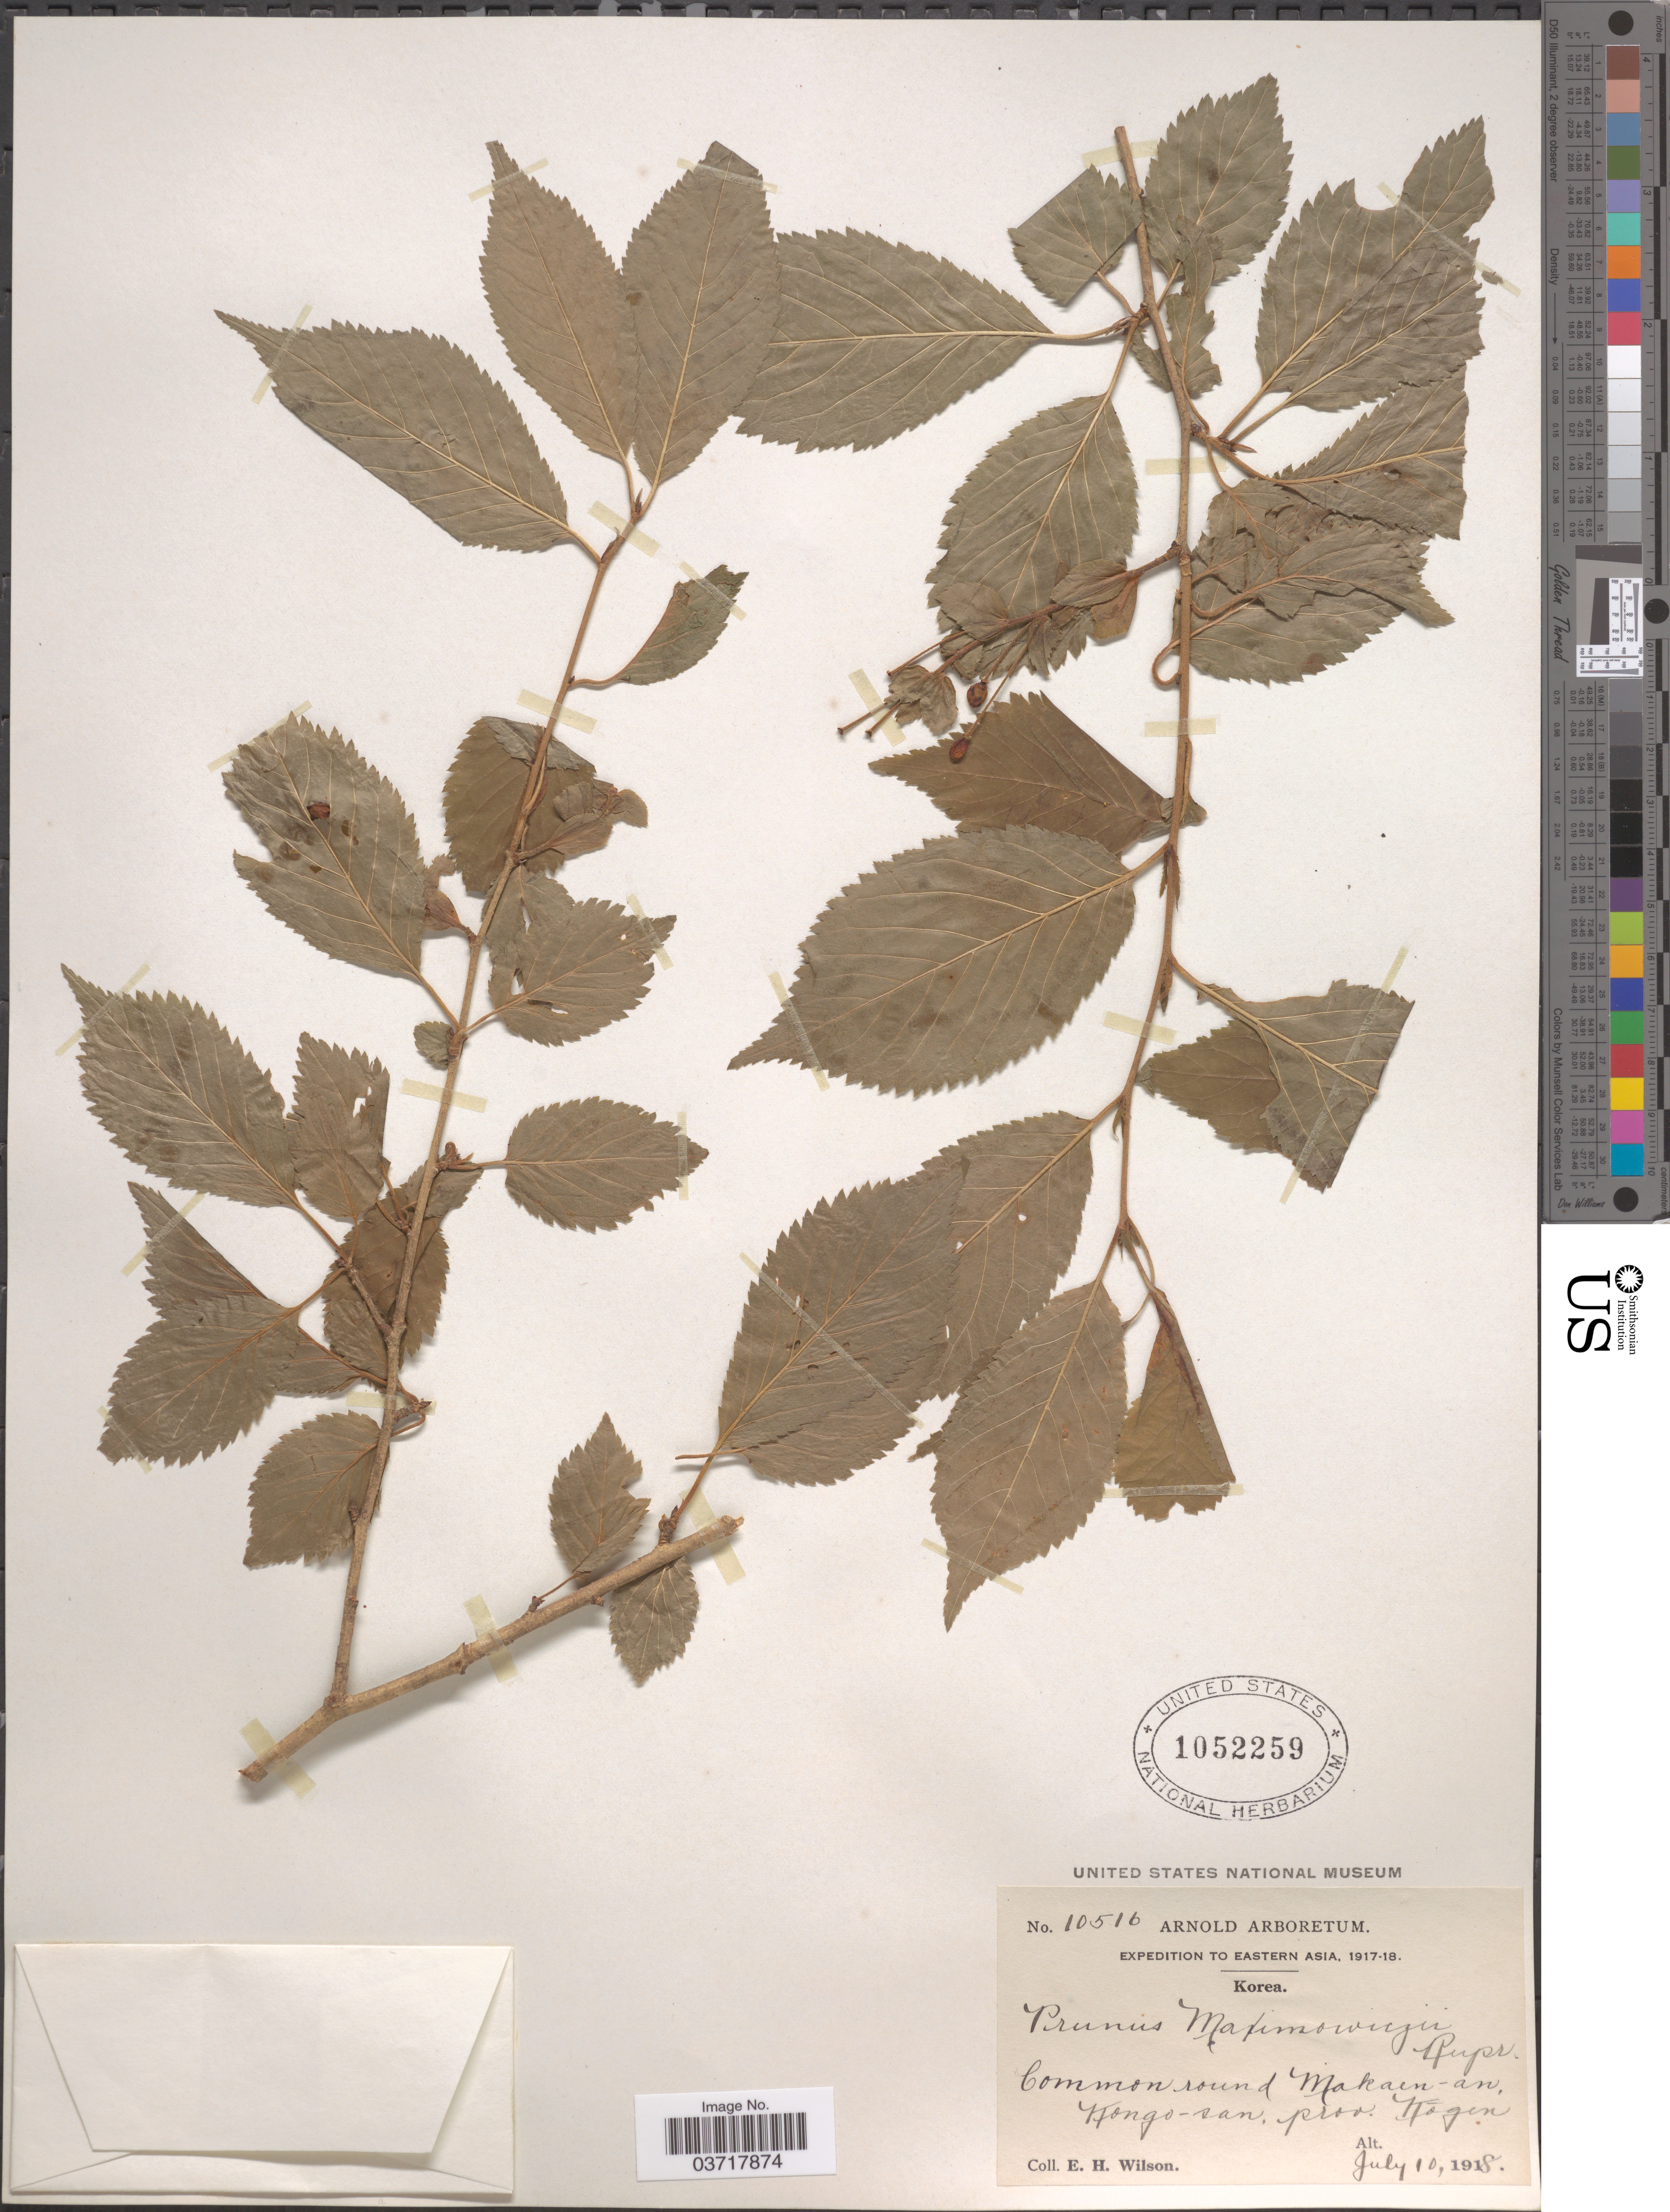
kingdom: Plantae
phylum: Tracheophyta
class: Magnoliopsida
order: Rosales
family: Rosaceae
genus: Prunus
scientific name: Prunus maximowiczii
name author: Rupr.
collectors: E. Wilson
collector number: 10516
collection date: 1918-07-10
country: North Korea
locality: Round Makaen-an, Kongo-san, prov. Kōgen.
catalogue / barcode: US 1052259